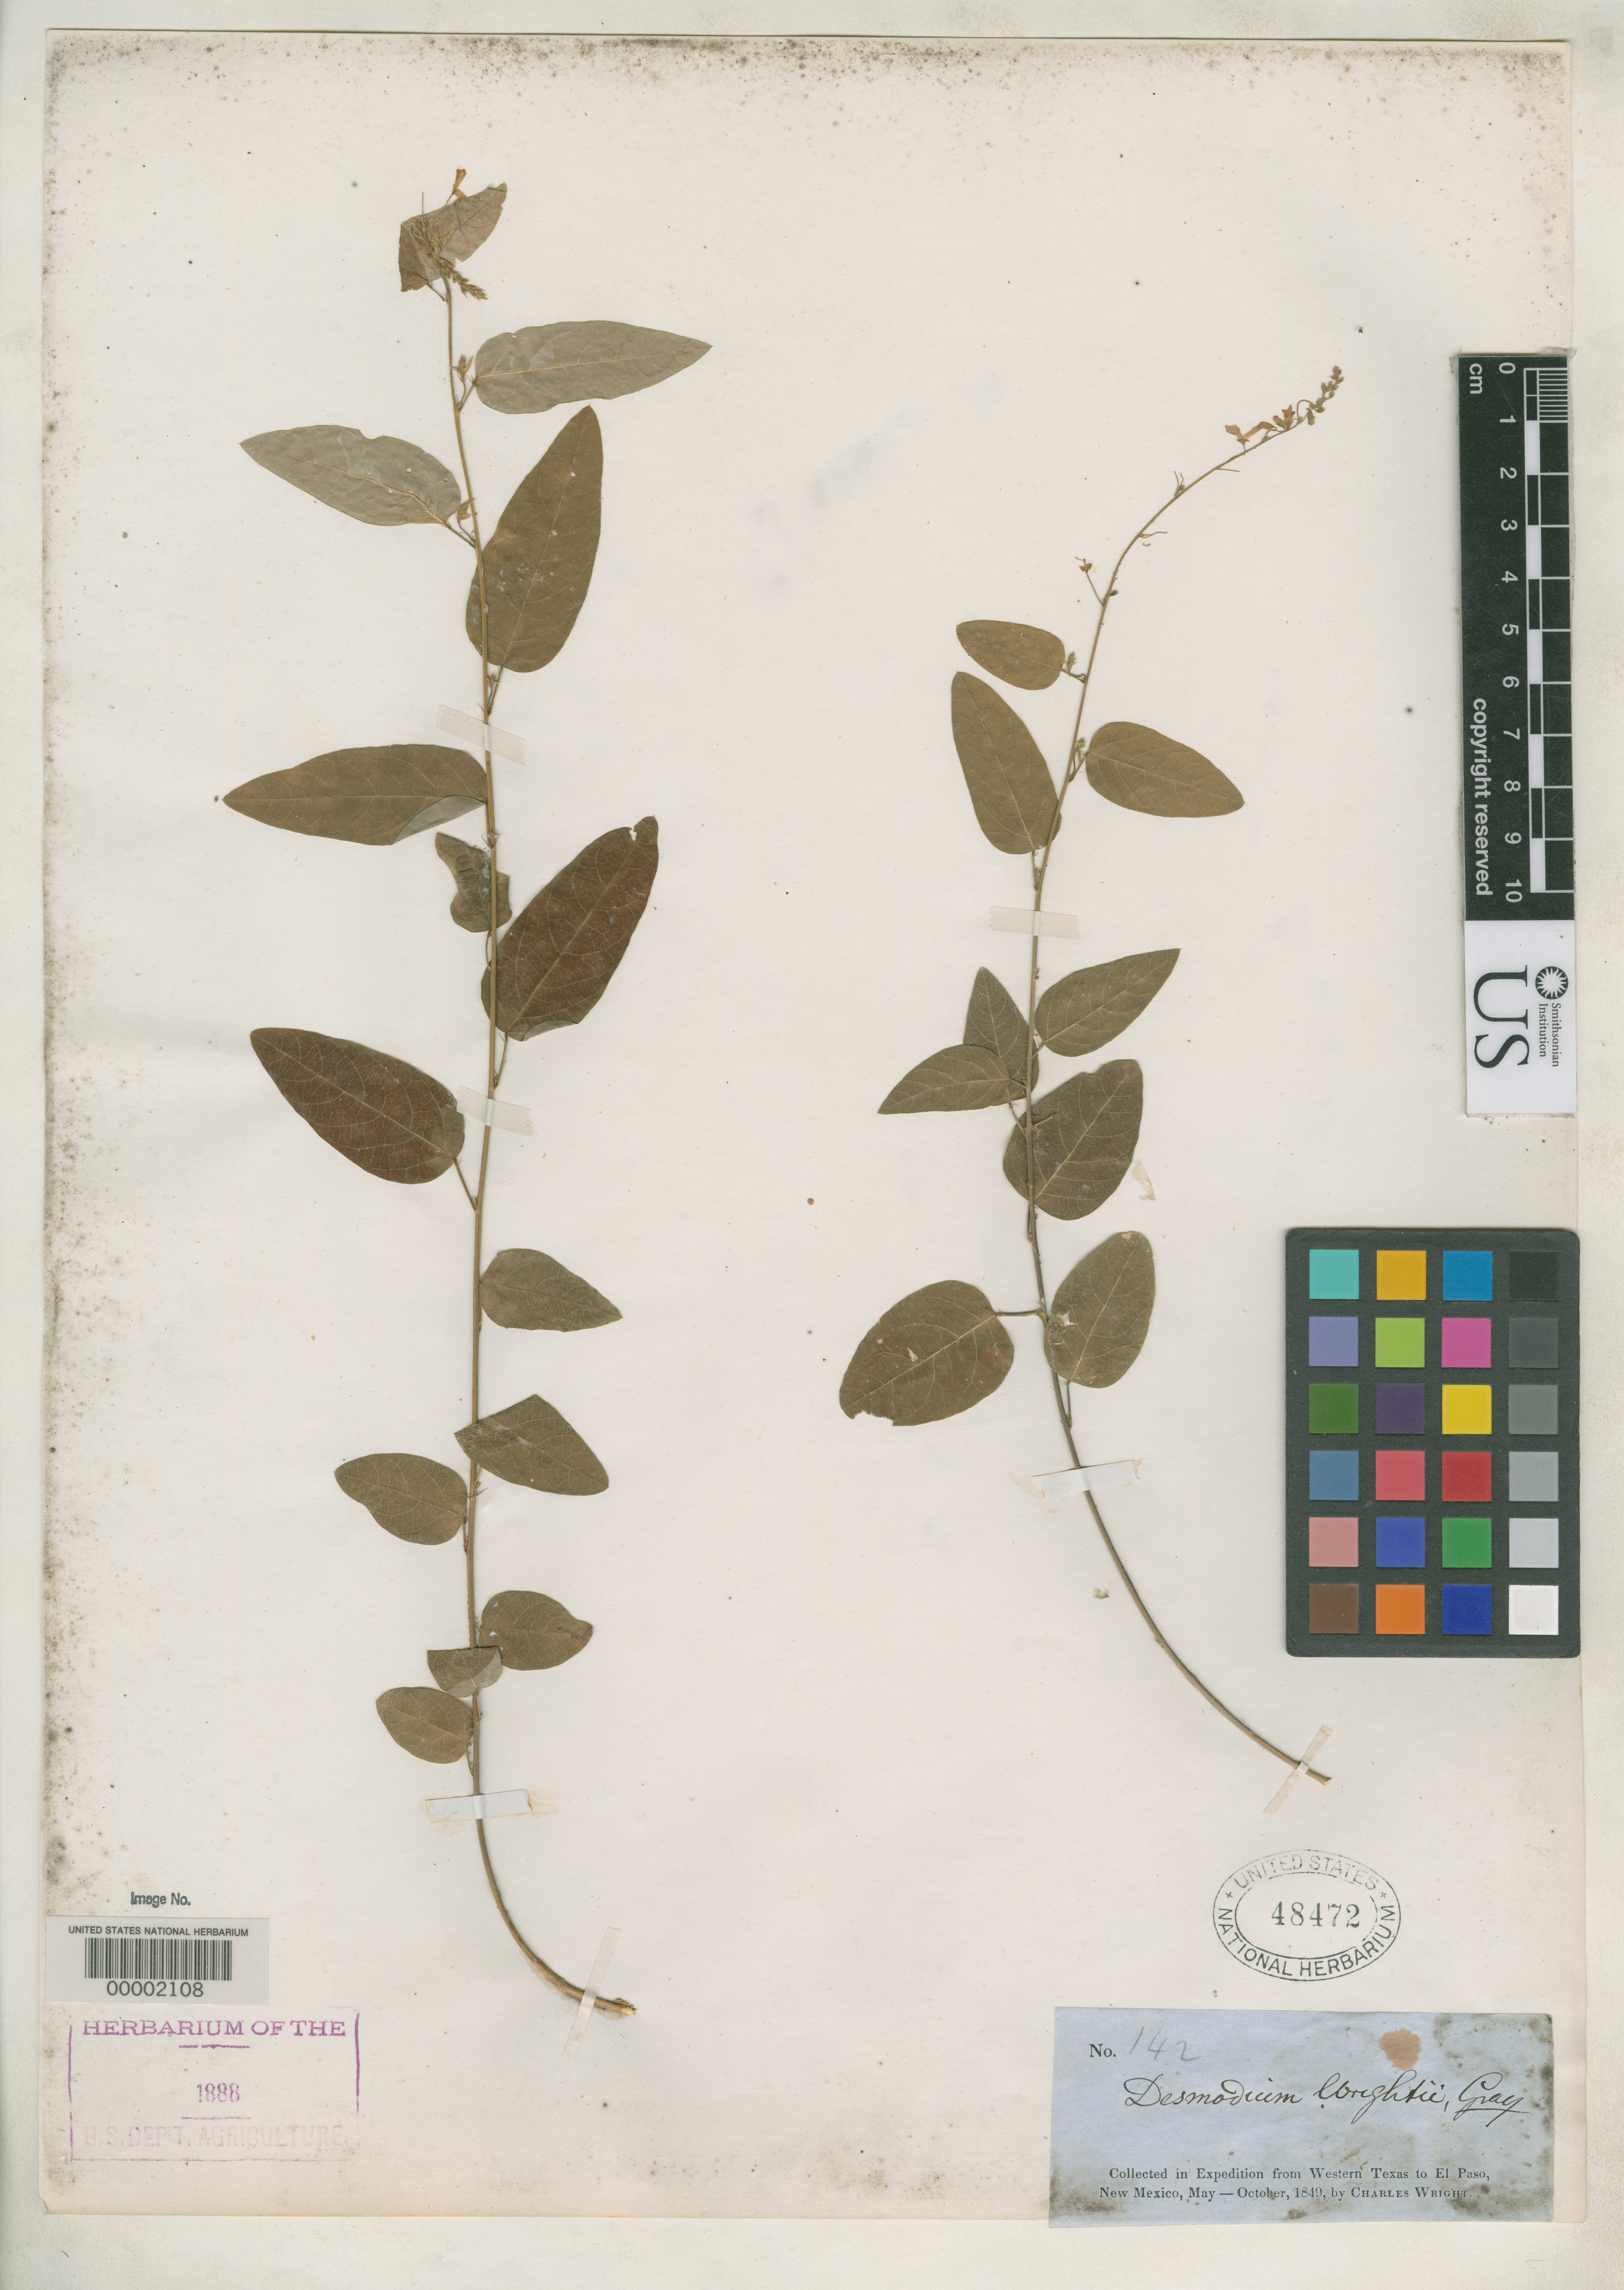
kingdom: Plantae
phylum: Tracheophyta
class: Magnoliopsida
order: Fabales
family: Fabaceae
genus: Desmodium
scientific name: Desmodium wrightii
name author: A. Gray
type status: Possible Isotype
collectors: C. Wright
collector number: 142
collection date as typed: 1849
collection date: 1849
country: United States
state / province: Texas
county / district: Travis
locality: Austin.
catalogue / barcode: US 48472